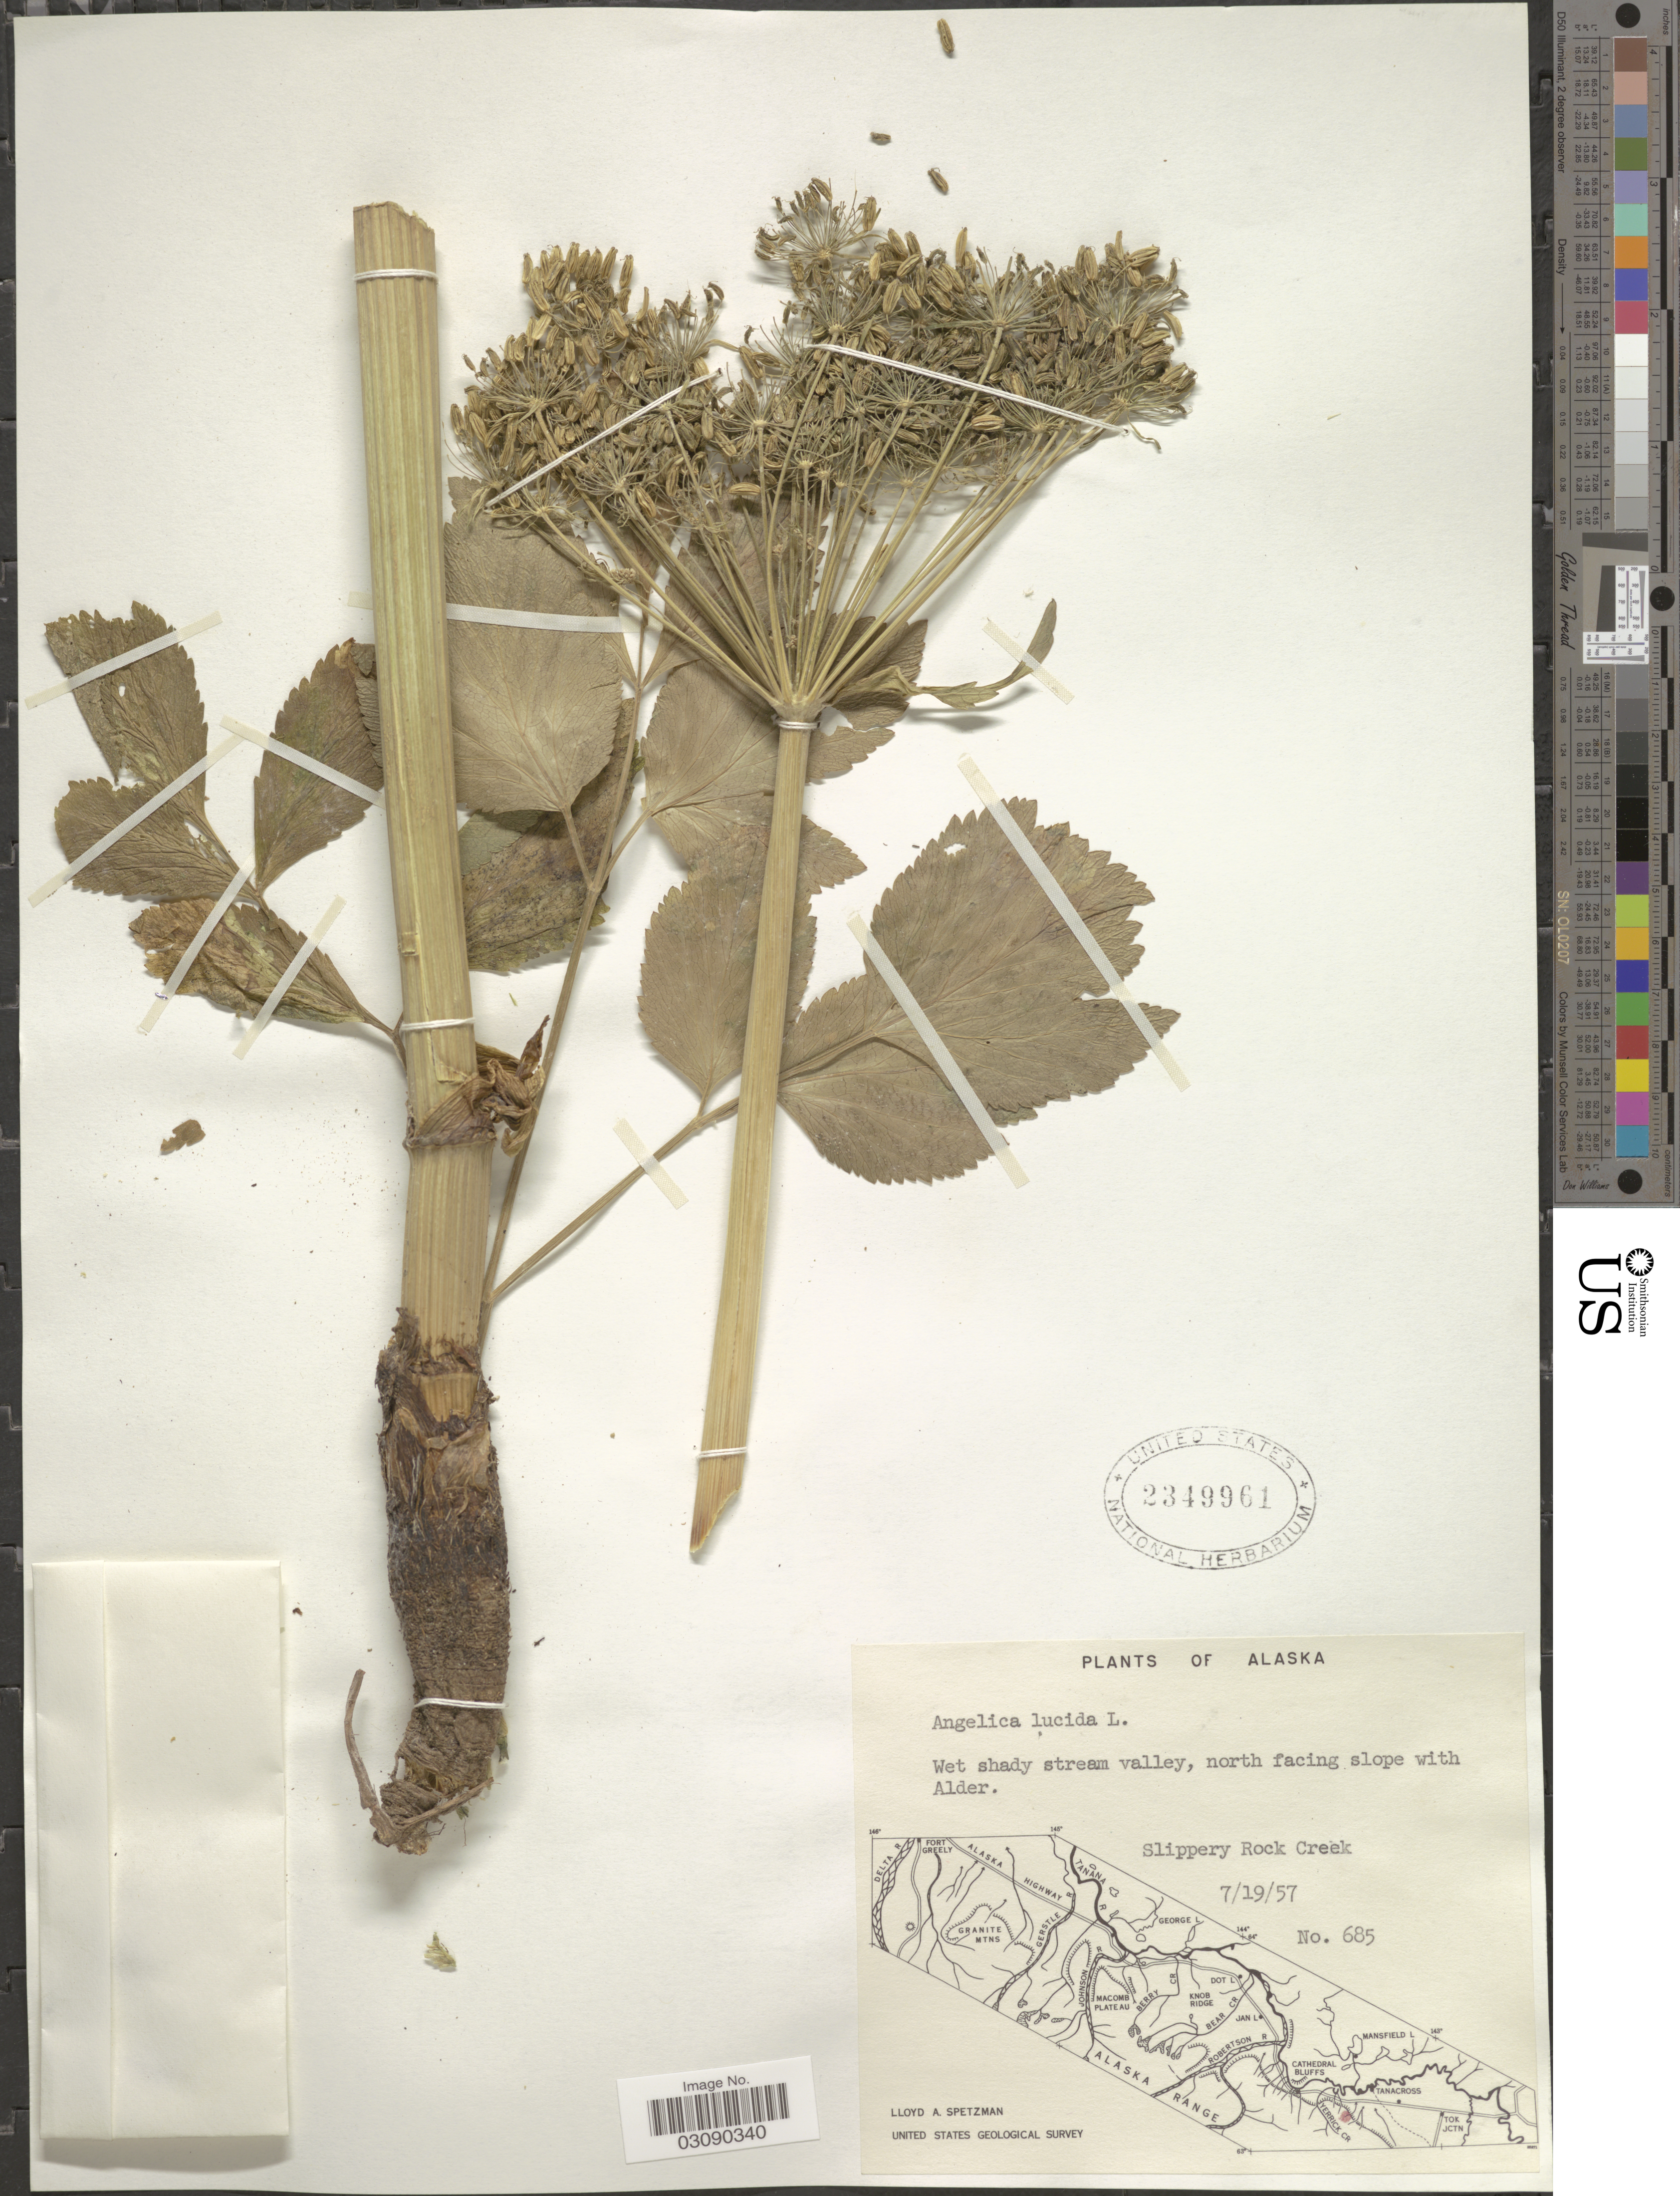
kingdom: Plantae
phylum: Tracheophyta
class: Magnoliopsida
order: Apiales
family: Apiaceae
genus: Angelica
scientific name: Angelica lucida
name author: L.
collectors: L. Spetzman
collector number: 685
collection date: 1957-07-19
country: United States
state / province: Alaska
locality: Wet shady stream valley, north facing slope with Alder, Slippery Rock Creek.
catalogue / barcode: US 2349961